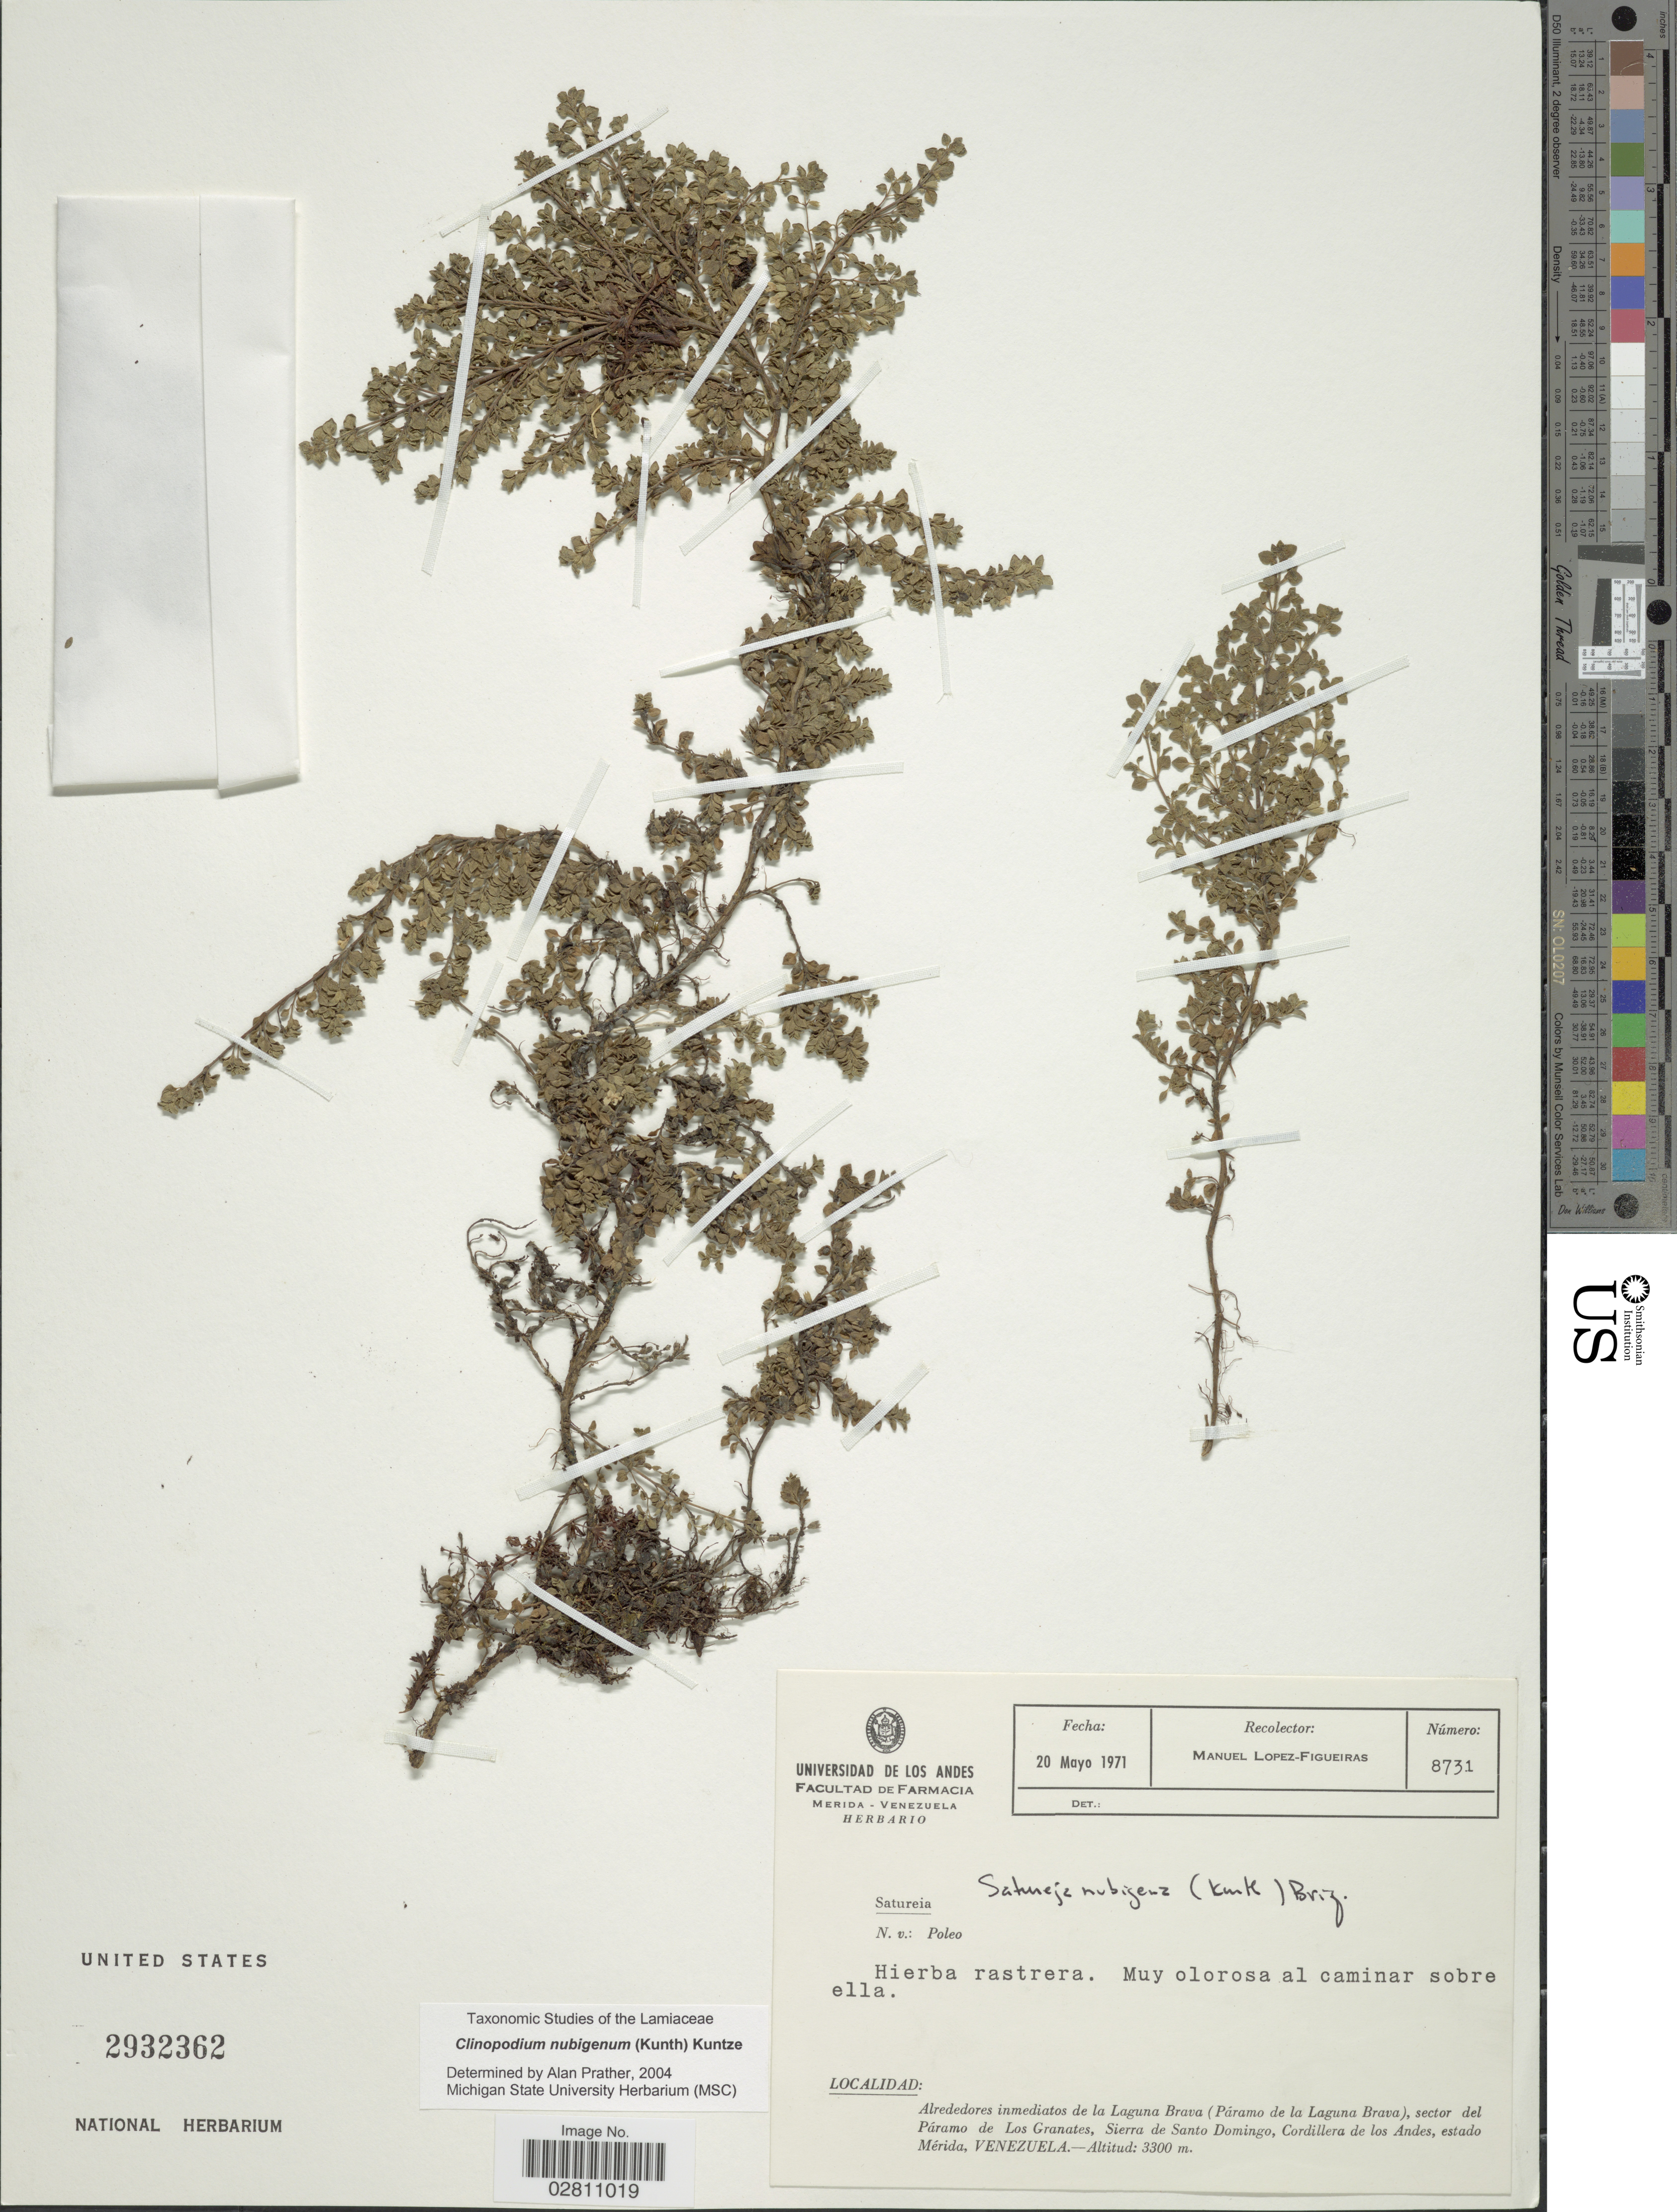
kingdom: Plantae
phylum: Tracheophyta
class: Magnoliopsida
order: Lamiales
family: Lamiaceae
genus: Clinopodium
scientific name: Clinopodium nubigenum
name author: (Kunth) Kuntze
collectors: M. Lopéz-F.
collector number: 8731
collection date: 1971-05-20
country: Venezuela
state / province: Mérida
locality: Alrededores inmediatos de la Laguna Brava (Páramo de la Laguna Brava), sector del Páramo de Los Granates, Sierra de Santo Domingo, Cordillera de los Andes, estado Mérida.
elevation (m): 3300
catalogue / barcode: US 2932362